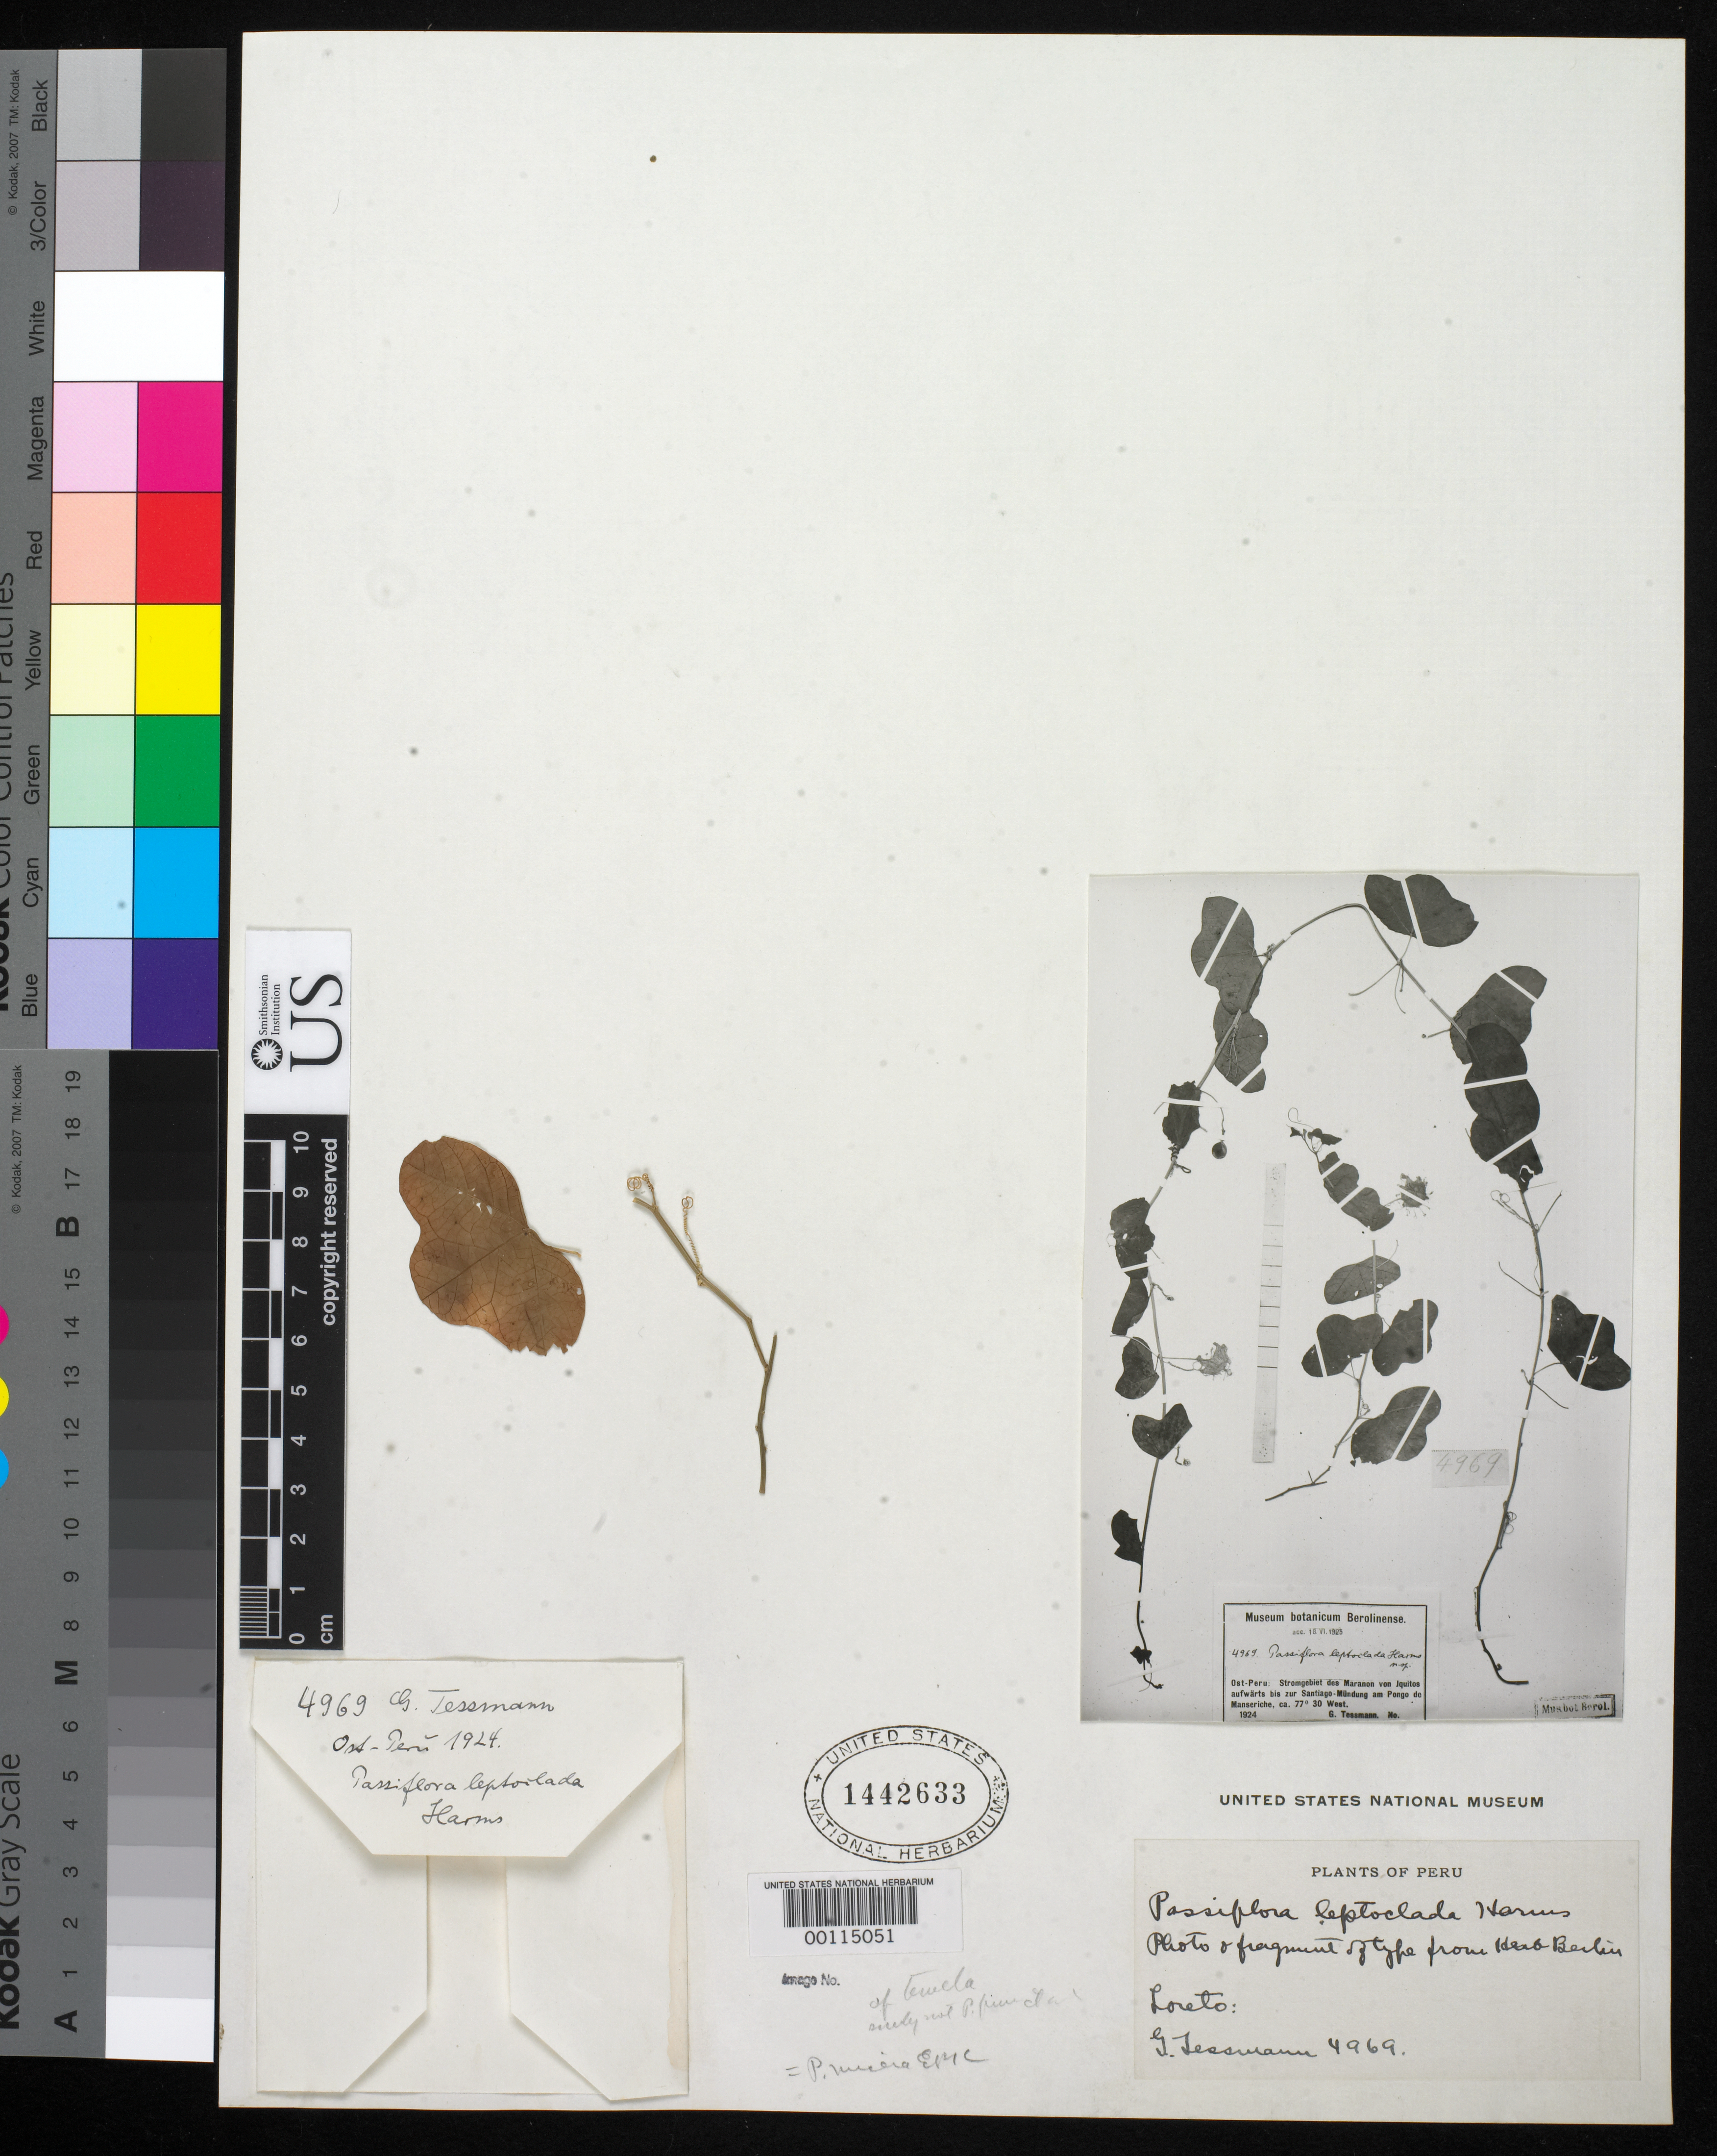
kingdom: Plantae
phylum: Tracheophyta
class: Magnoliopsida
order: Malpighiales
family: Passifloraceae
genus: Passiflora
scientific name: Passiflora leptoclada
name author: Harms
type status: Isotype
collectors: G. Tessmann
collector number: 4969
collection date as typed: Jan 1924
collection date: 1924-01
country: Peru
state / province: Loreto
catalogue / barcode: US 1442633